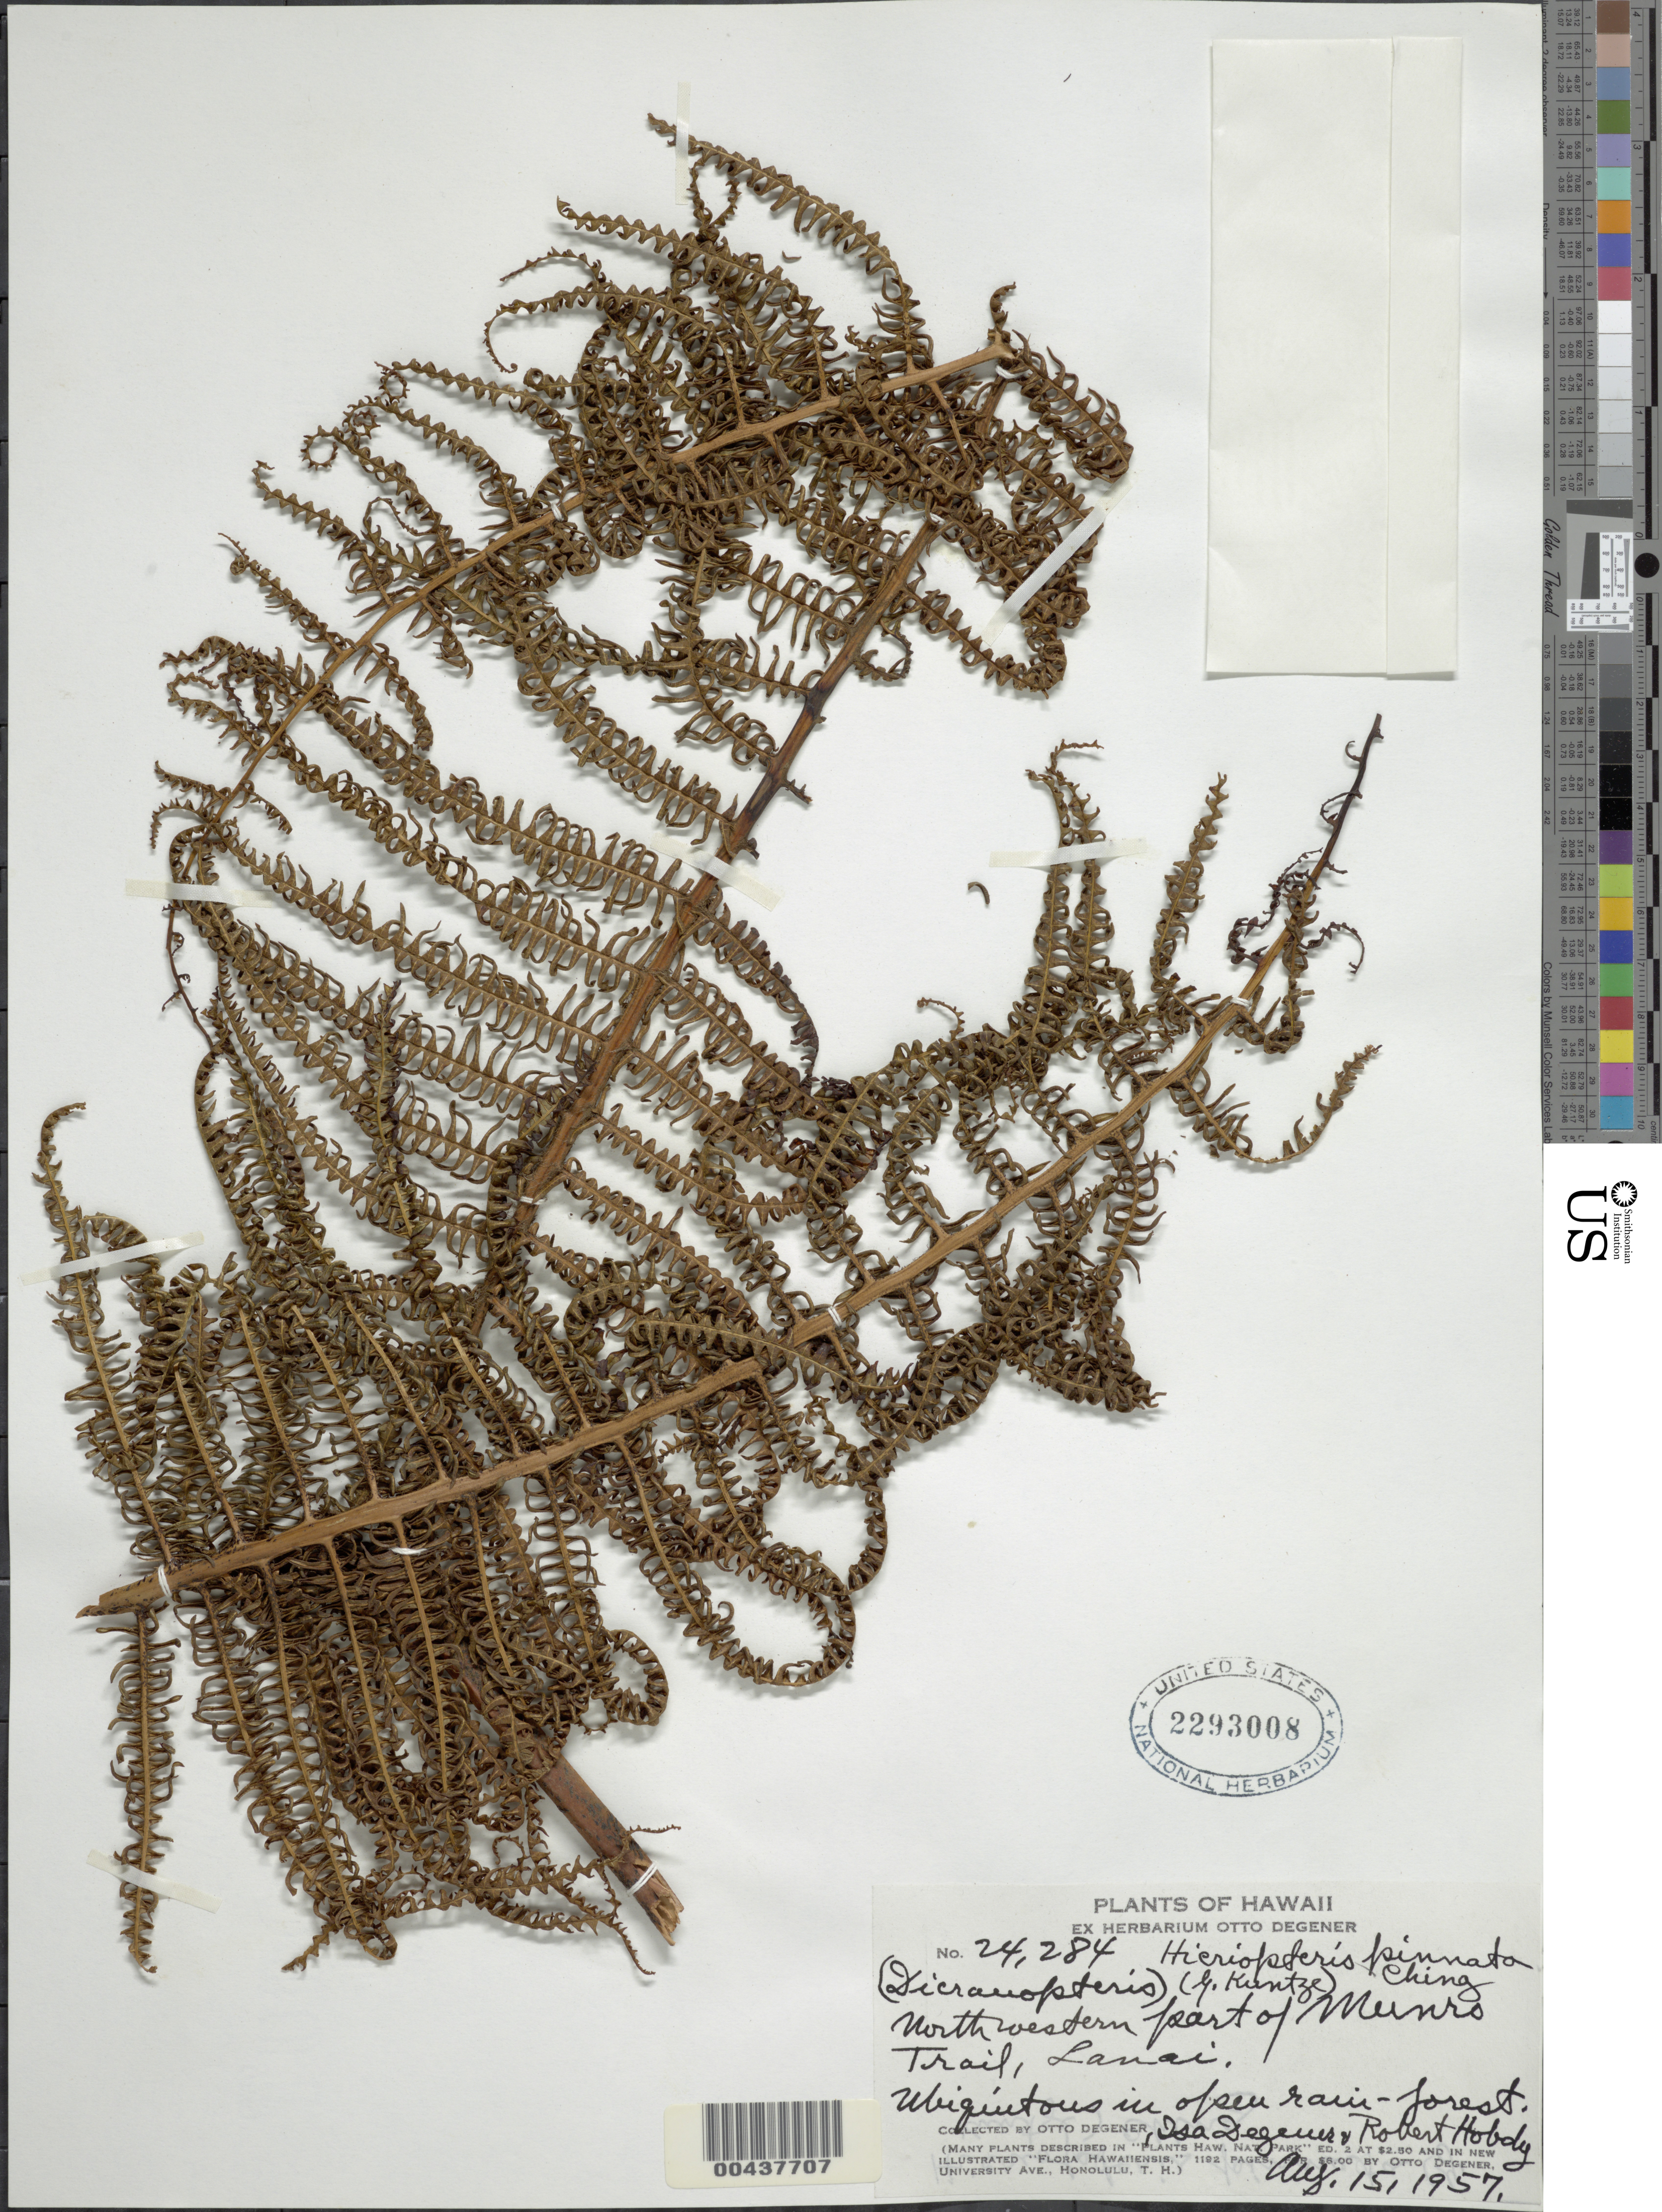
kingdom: Plantae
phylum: Tracheophyta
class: Polypodiopsida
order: Gleicheniales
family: Gleicheniaceae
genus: Diplopterygium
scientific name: Diplopterygium pinnatum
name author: (Kunze) Nakai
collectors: O. Degener, I. Degener & R. Hobdy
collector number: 24284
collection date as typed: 15 Aug 1957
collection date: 1957-08-15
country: United States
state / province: Hawaii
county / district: Maui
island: Lana'i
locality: NW part of Munro Trail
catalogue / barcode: US 2293008